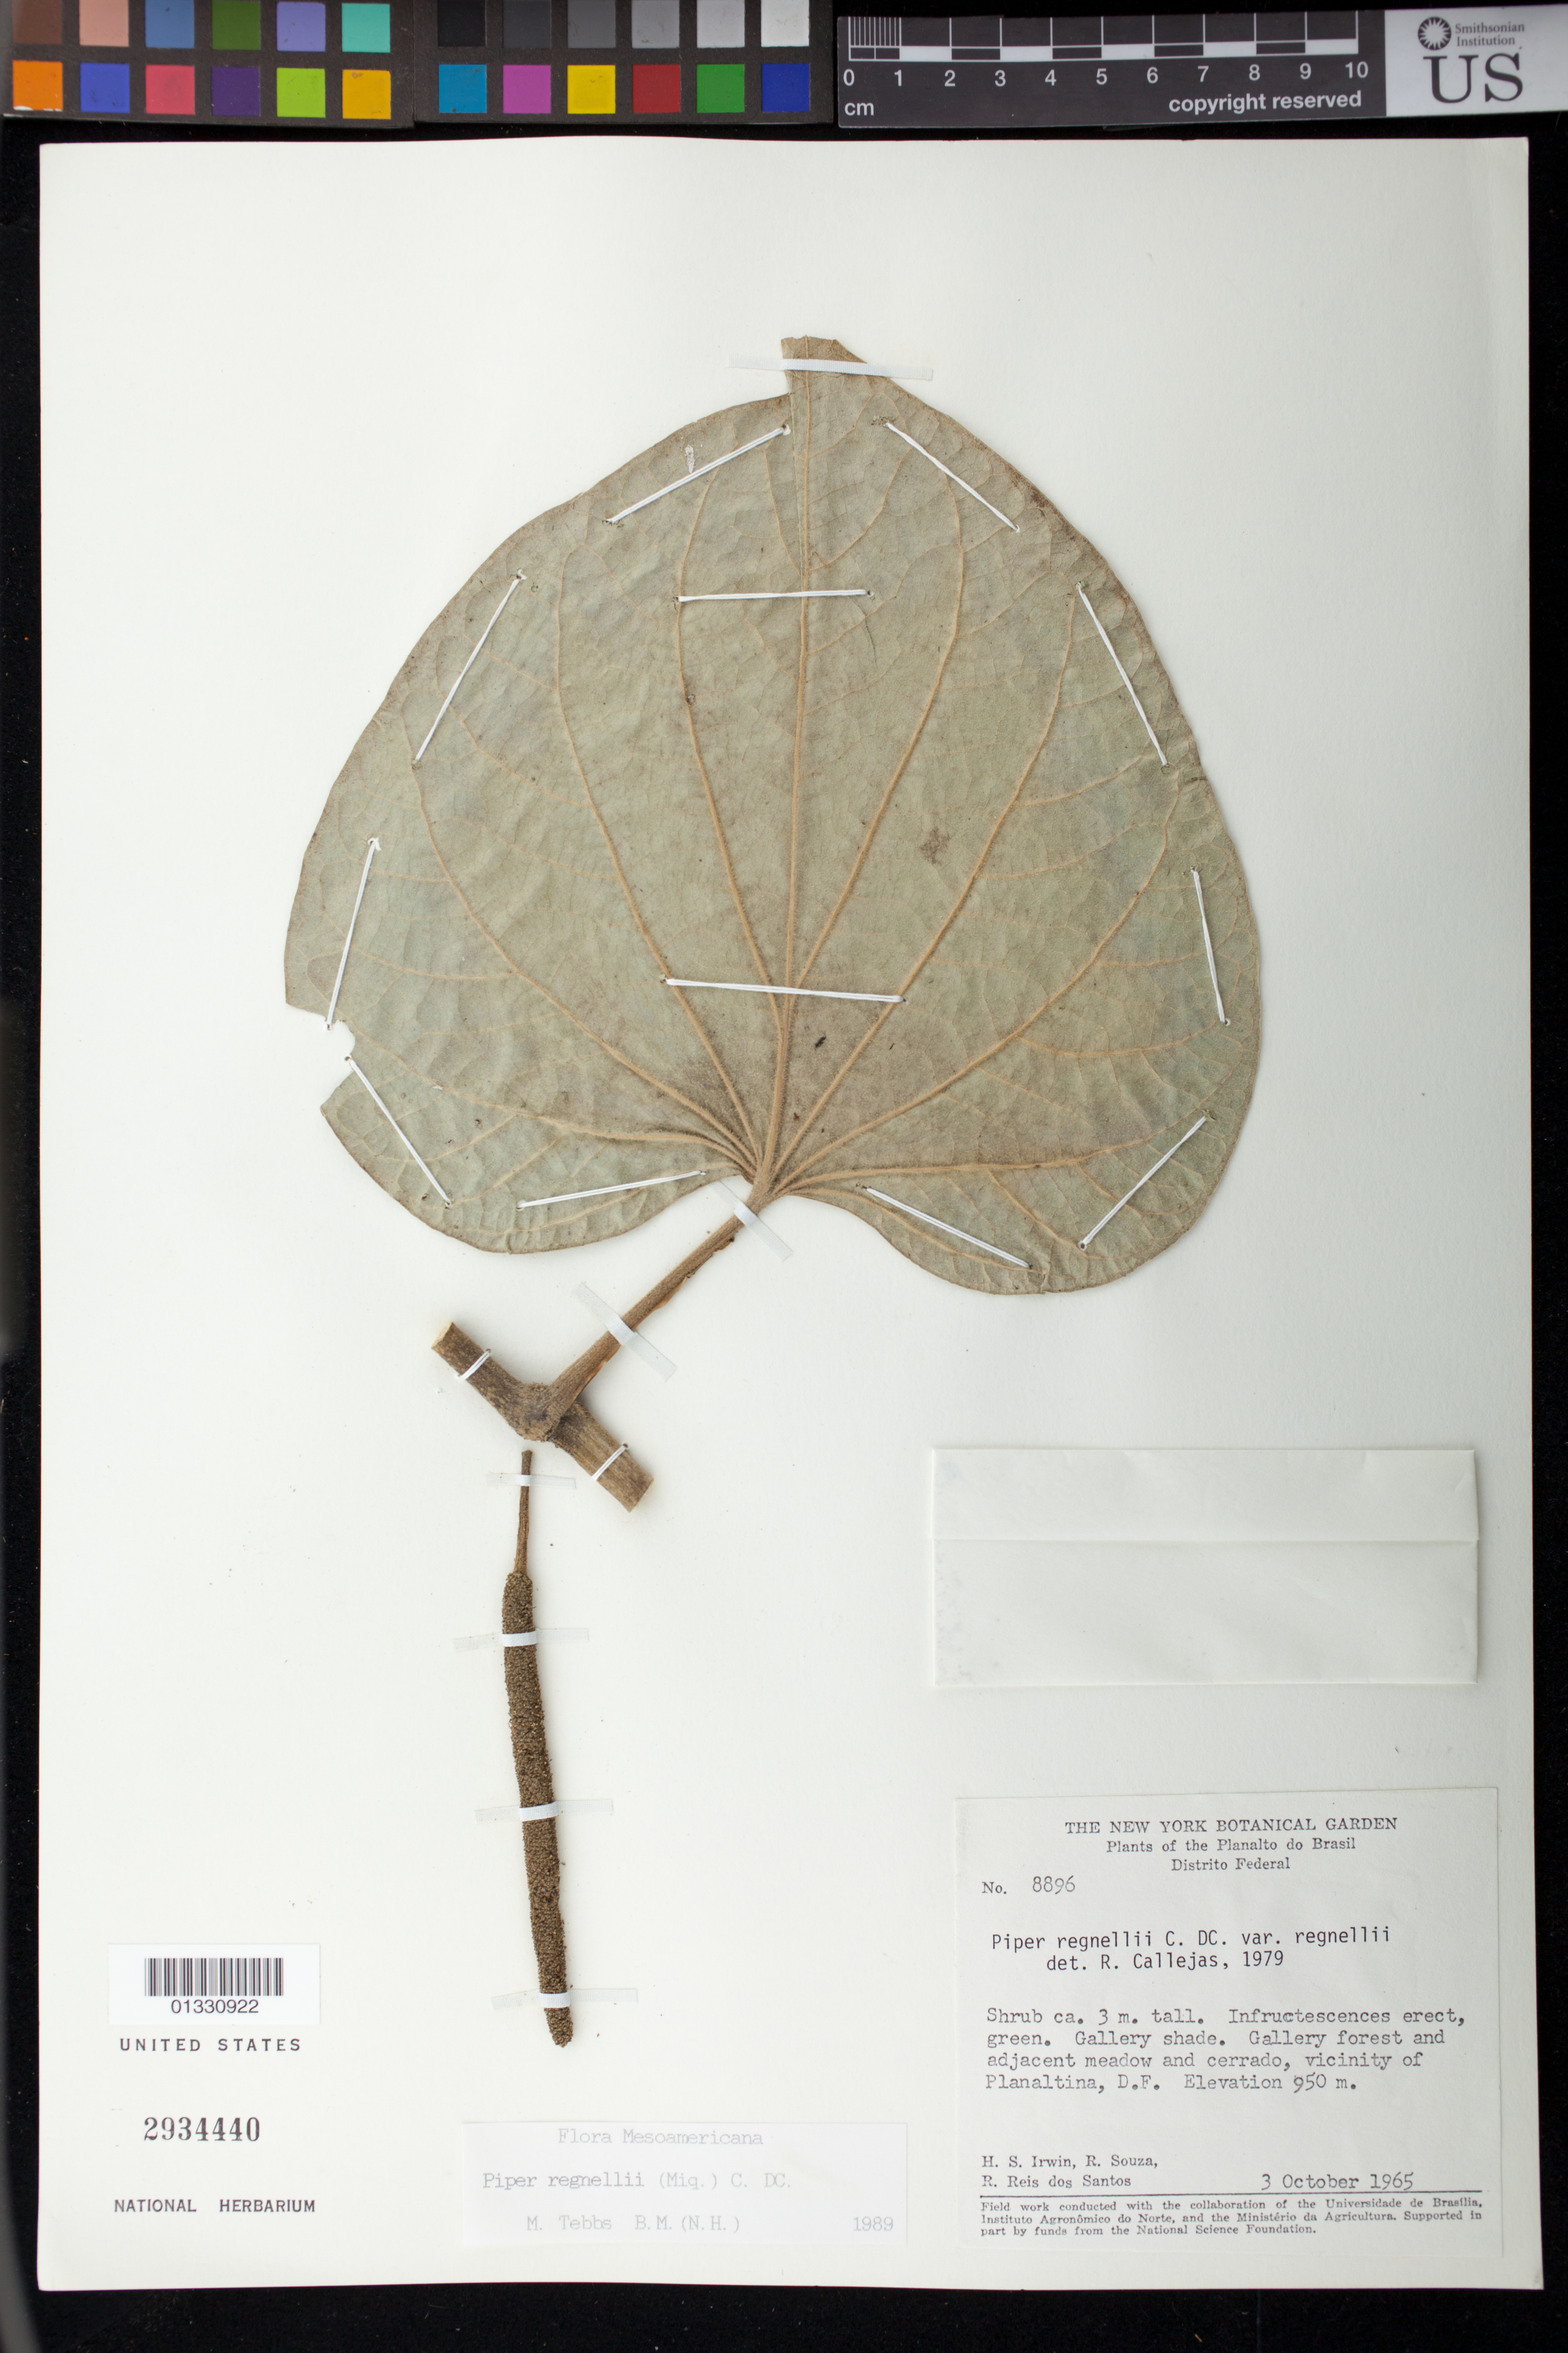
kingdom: Plantae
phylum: Tracheophyta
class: Magnoliopsida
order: Piperales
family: Piperaceae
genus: Piper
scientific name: Piper regnellii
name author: (Miq.) C. DC.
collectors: H. Irwin, R. Souza & R. R. Santos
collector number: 8896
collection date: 1965-10-03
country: Brazil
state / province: Distrito Federal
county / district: Brasília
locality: Vicinity of Planaltina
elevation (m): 950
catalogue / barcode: US 2934440